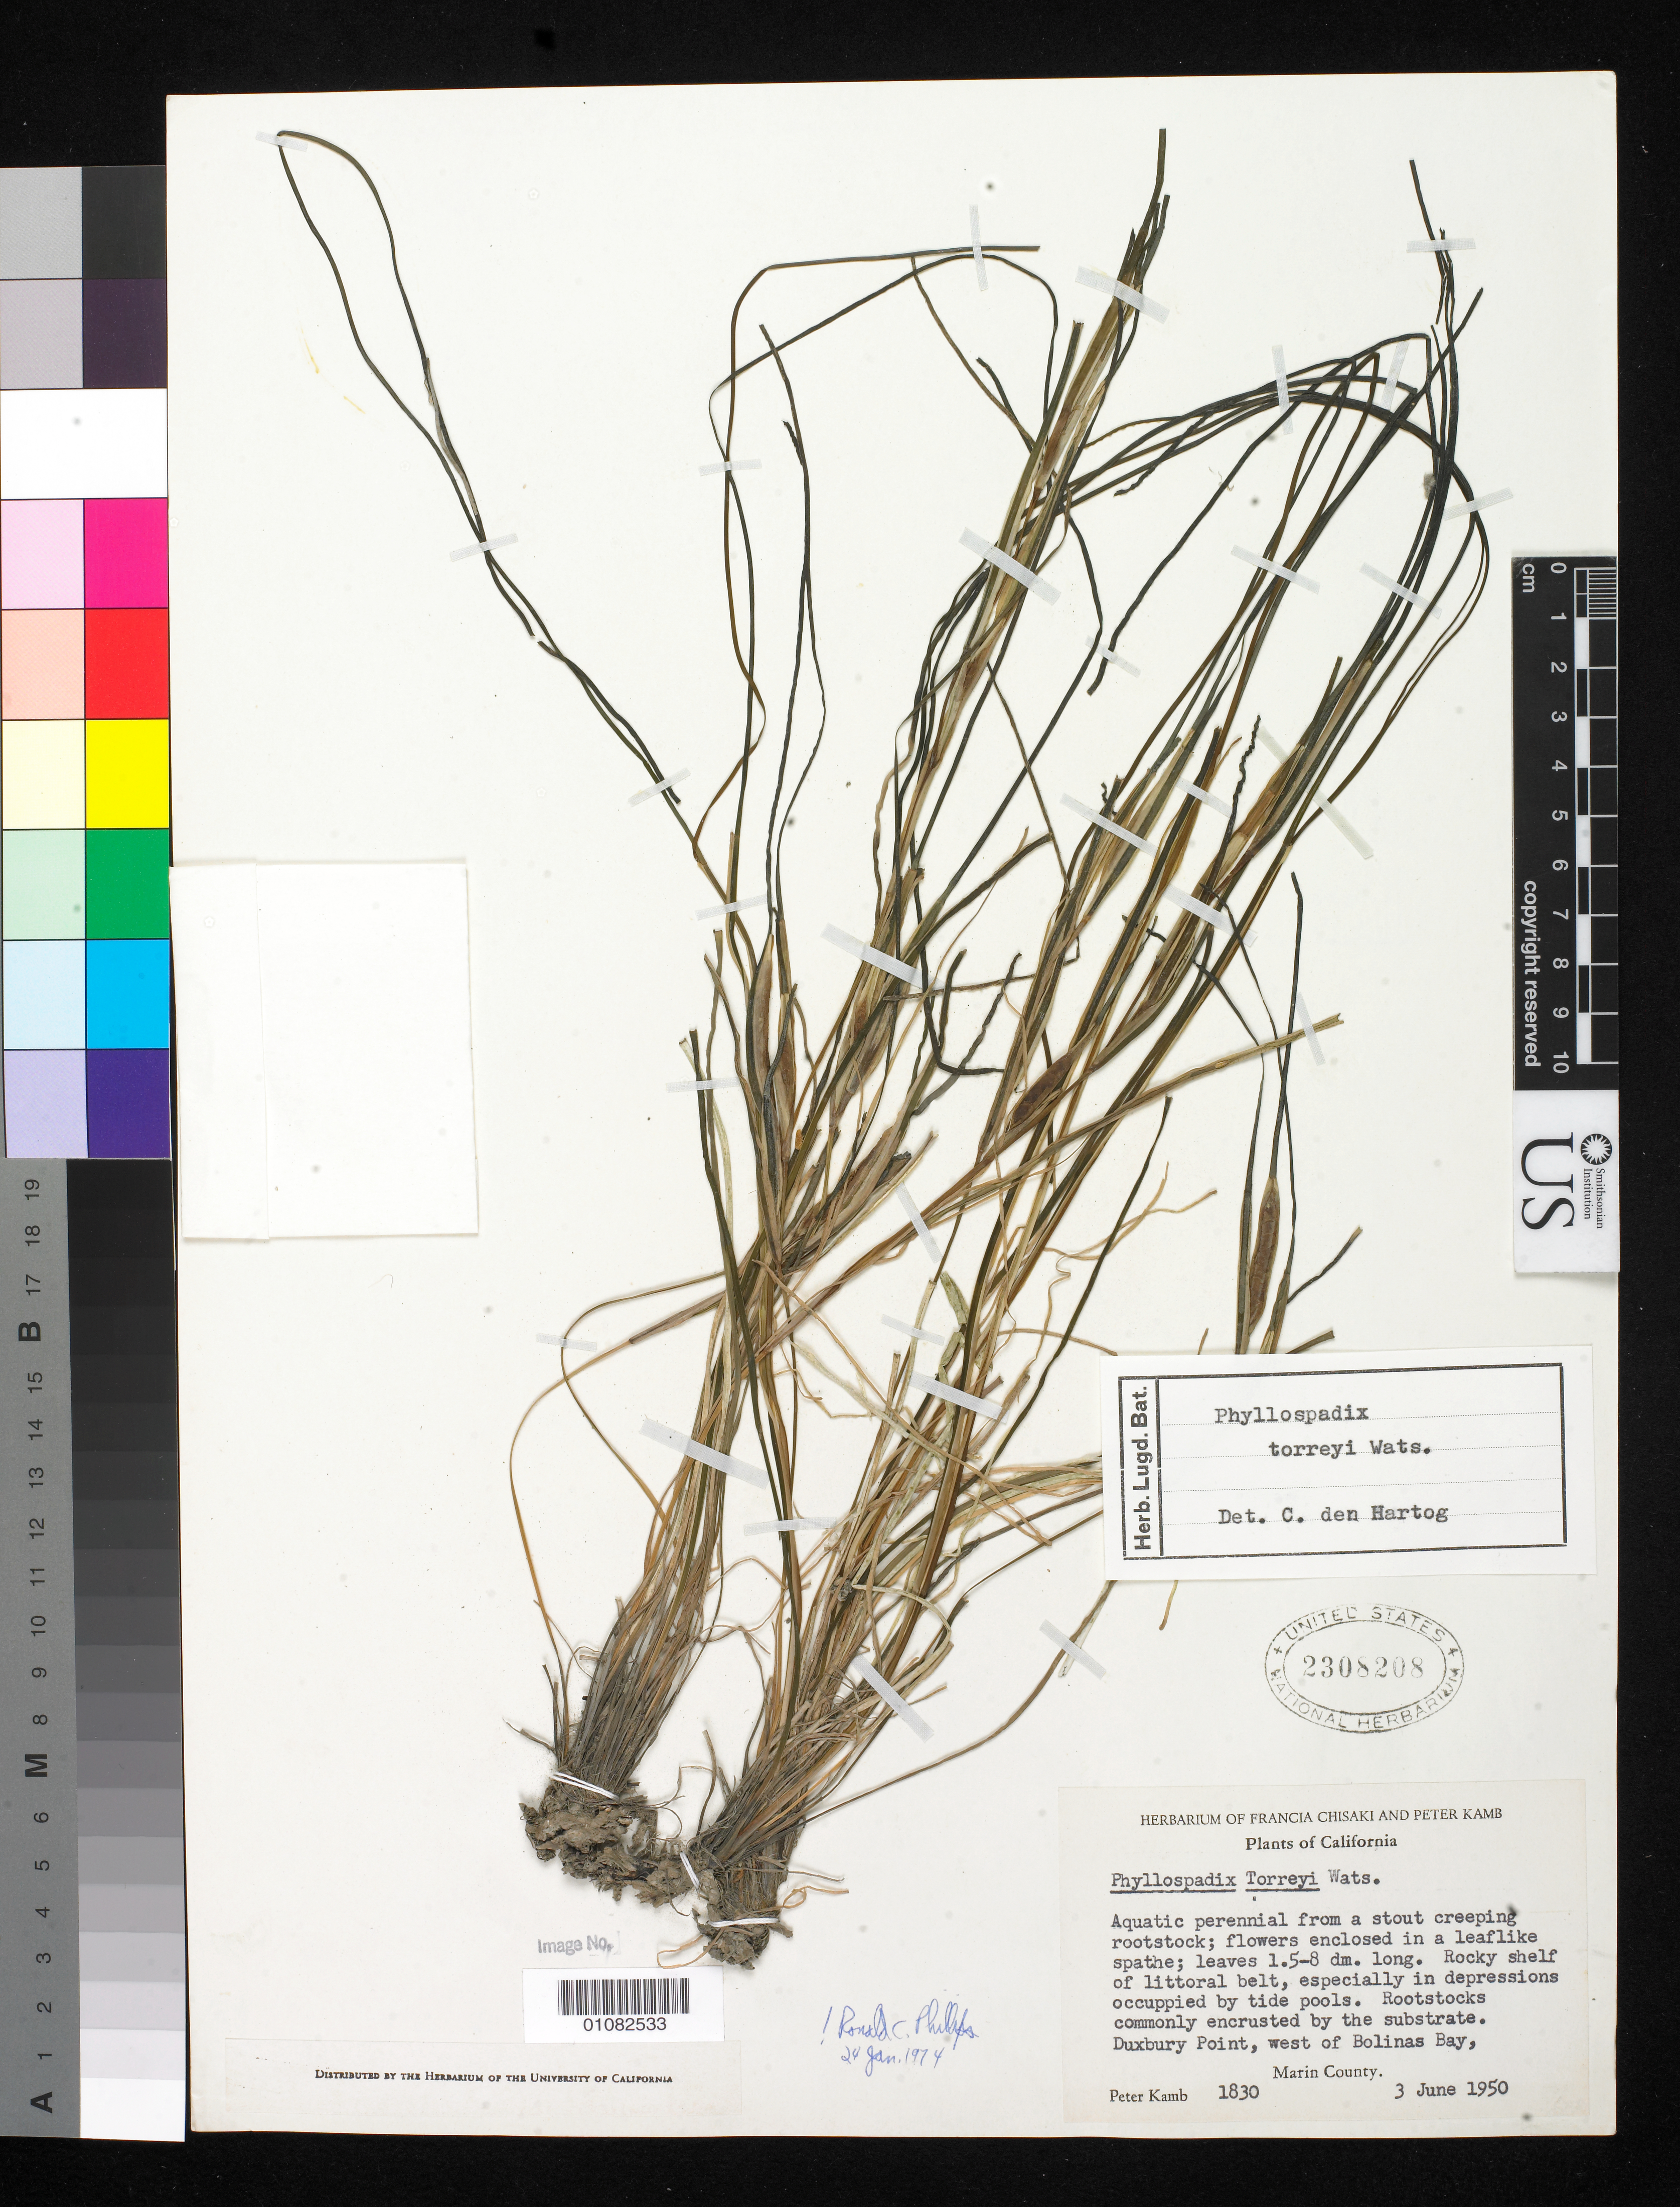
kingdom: Plantae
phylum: Tracheophyta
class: Liliopsida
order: Alismatales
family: Zosteraceae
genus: Phyllospadix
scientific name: Phyllospadix torreyi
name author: S. Watson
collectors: P. Kamb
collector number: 1830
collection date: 1950-06-03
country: United States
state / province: California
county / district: Marin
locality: Duxbury Point, west of Bolinas Bay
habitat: Rocky shelf of littoral belt, especially in depressions occupied by tide pools. Rootstocks commonly encrusted by the substrate.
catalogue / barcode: US 2308208